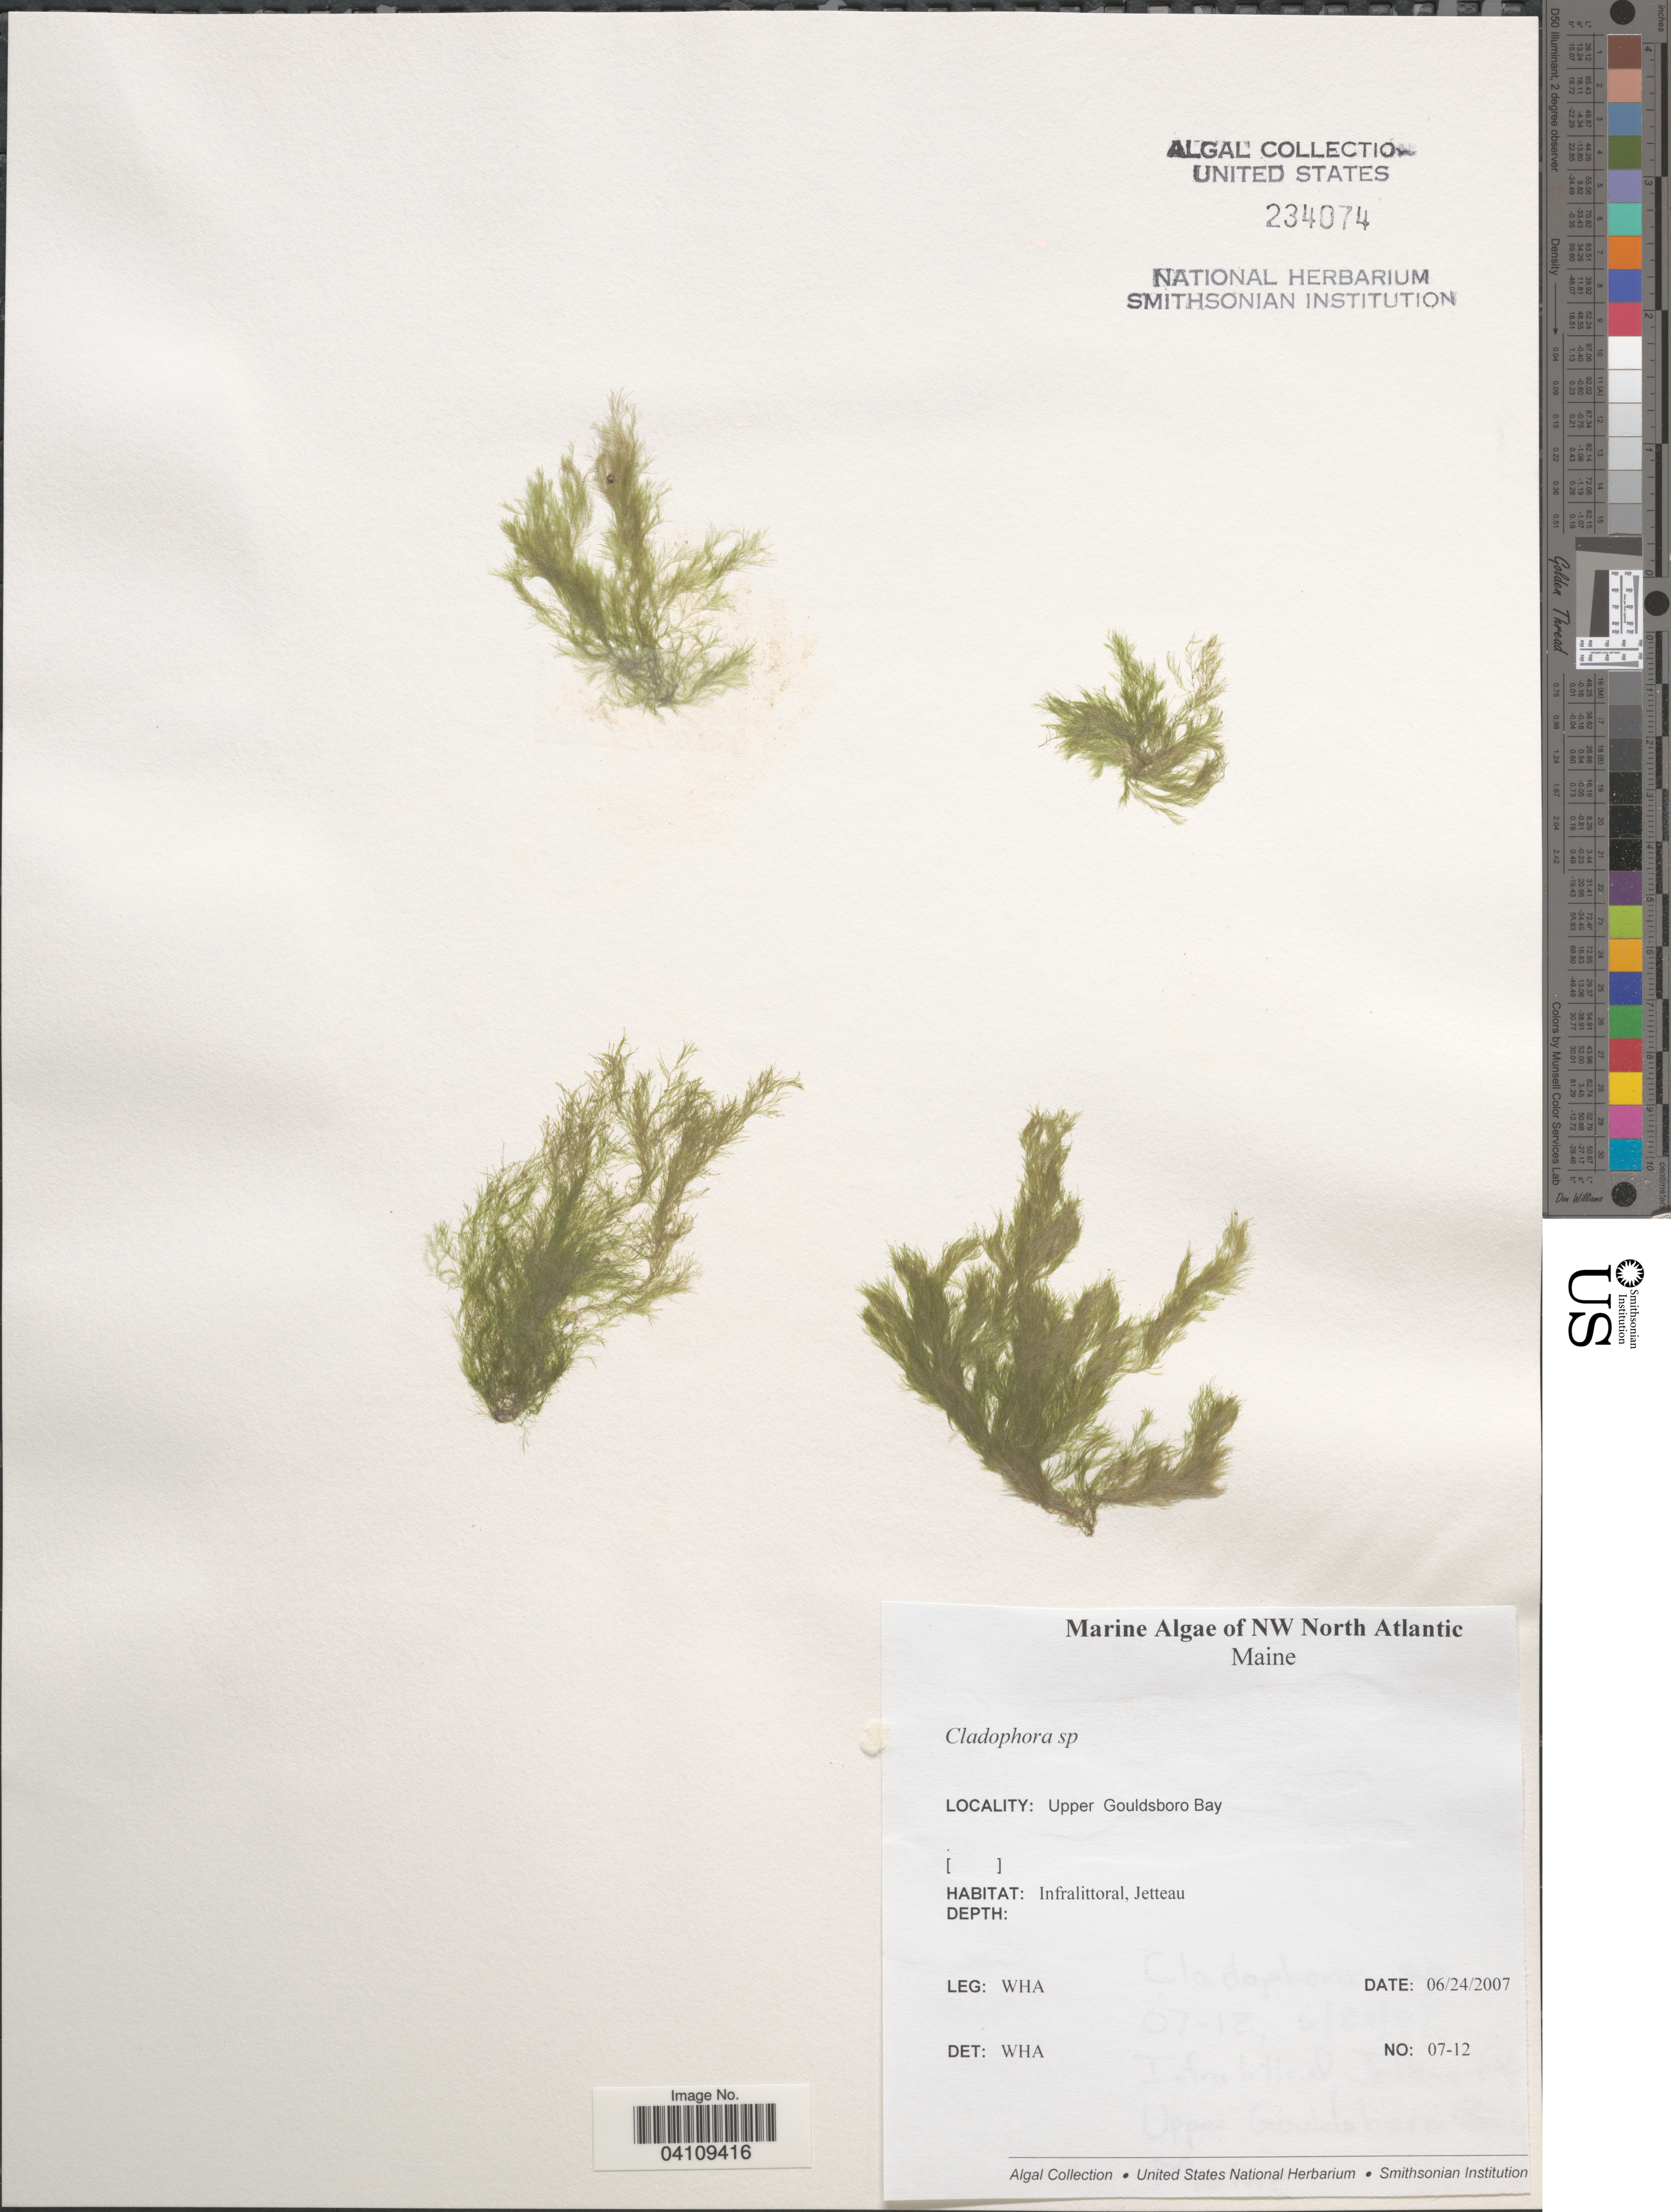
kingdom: Plantae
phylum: Chlorophyta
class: Ulvophyceae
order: Cladophorales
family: Cladophoraceae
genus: Cladophora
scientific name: Cladophora sp.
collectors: W. H. Adey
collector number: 07-12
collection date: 2007-06-24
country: United States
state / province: Maine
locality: NW North Atlantic. Upper Gouldsboro Bay.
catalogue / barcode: US 234074